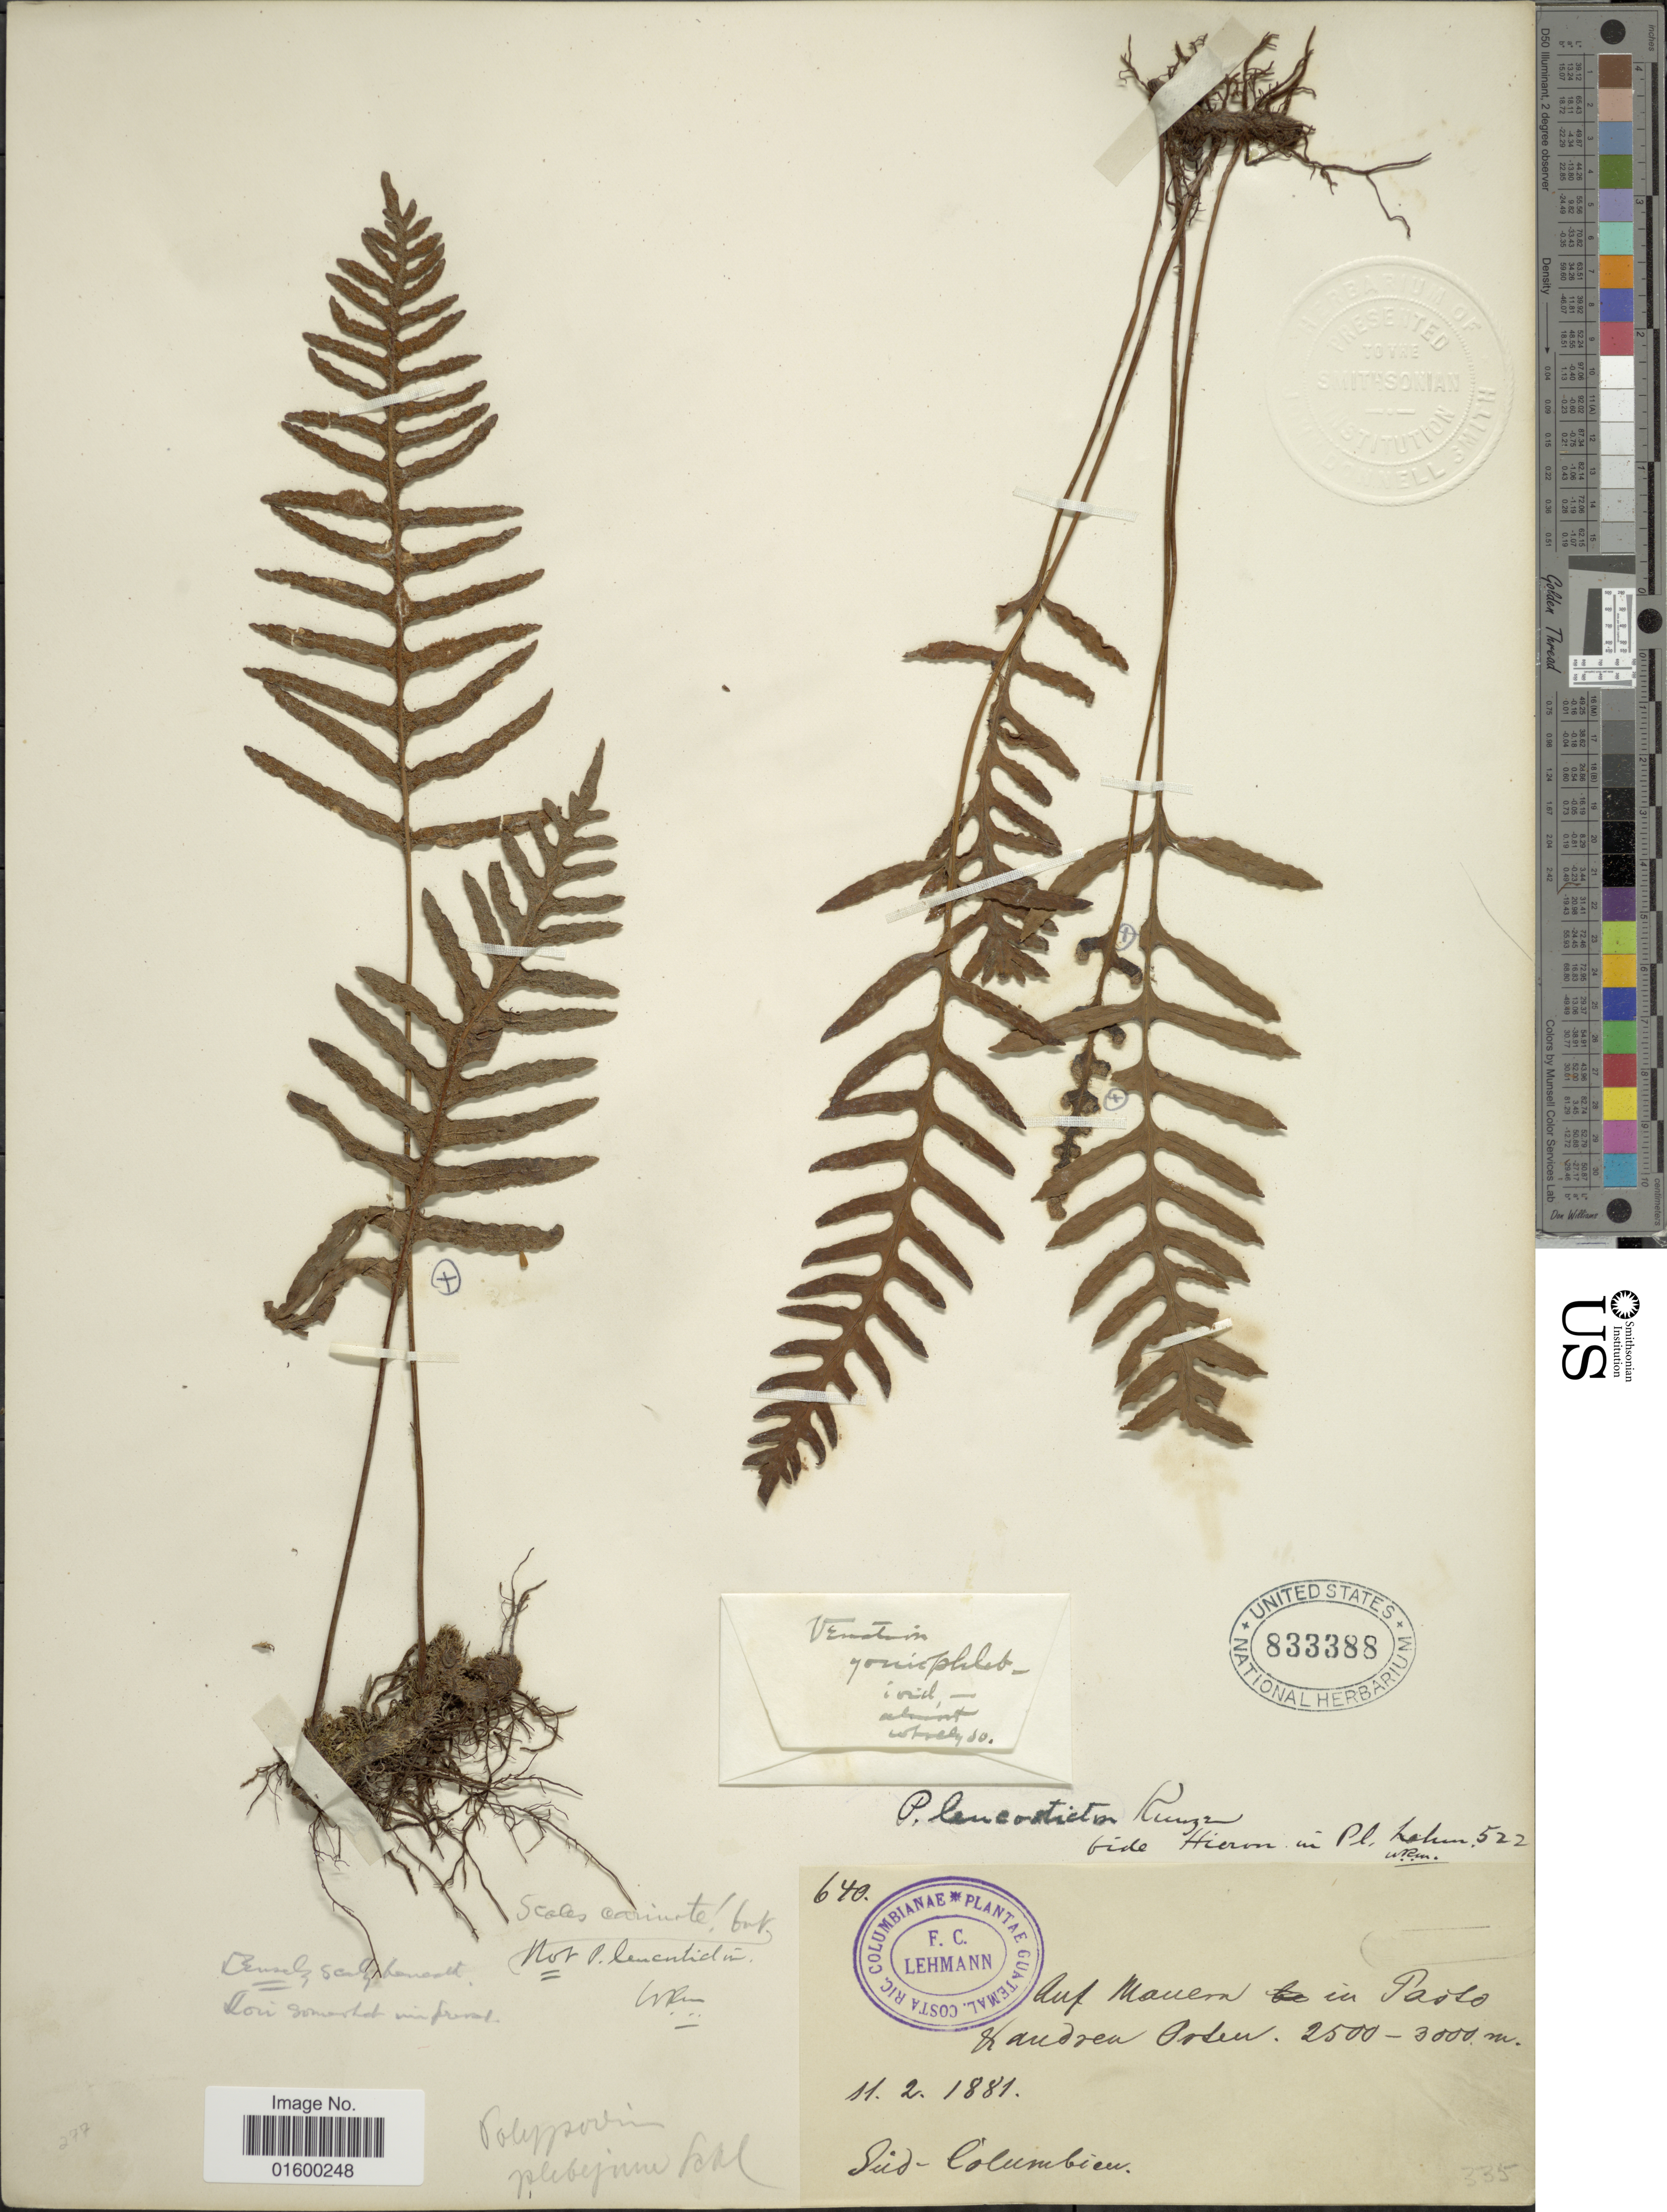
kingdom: Plantae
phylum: Tracheophyta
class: Polypodiopsida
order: Polypodiales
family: Polypodiaceae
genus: Pleopeltis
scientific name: Pleopeltis sp.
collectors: F. Lehman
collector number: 640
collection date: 1881-02-11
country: Colombia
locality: Pasto vandren osten. Sud-Colombien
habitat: auf mauern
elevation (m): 2500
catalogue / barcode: US 833388